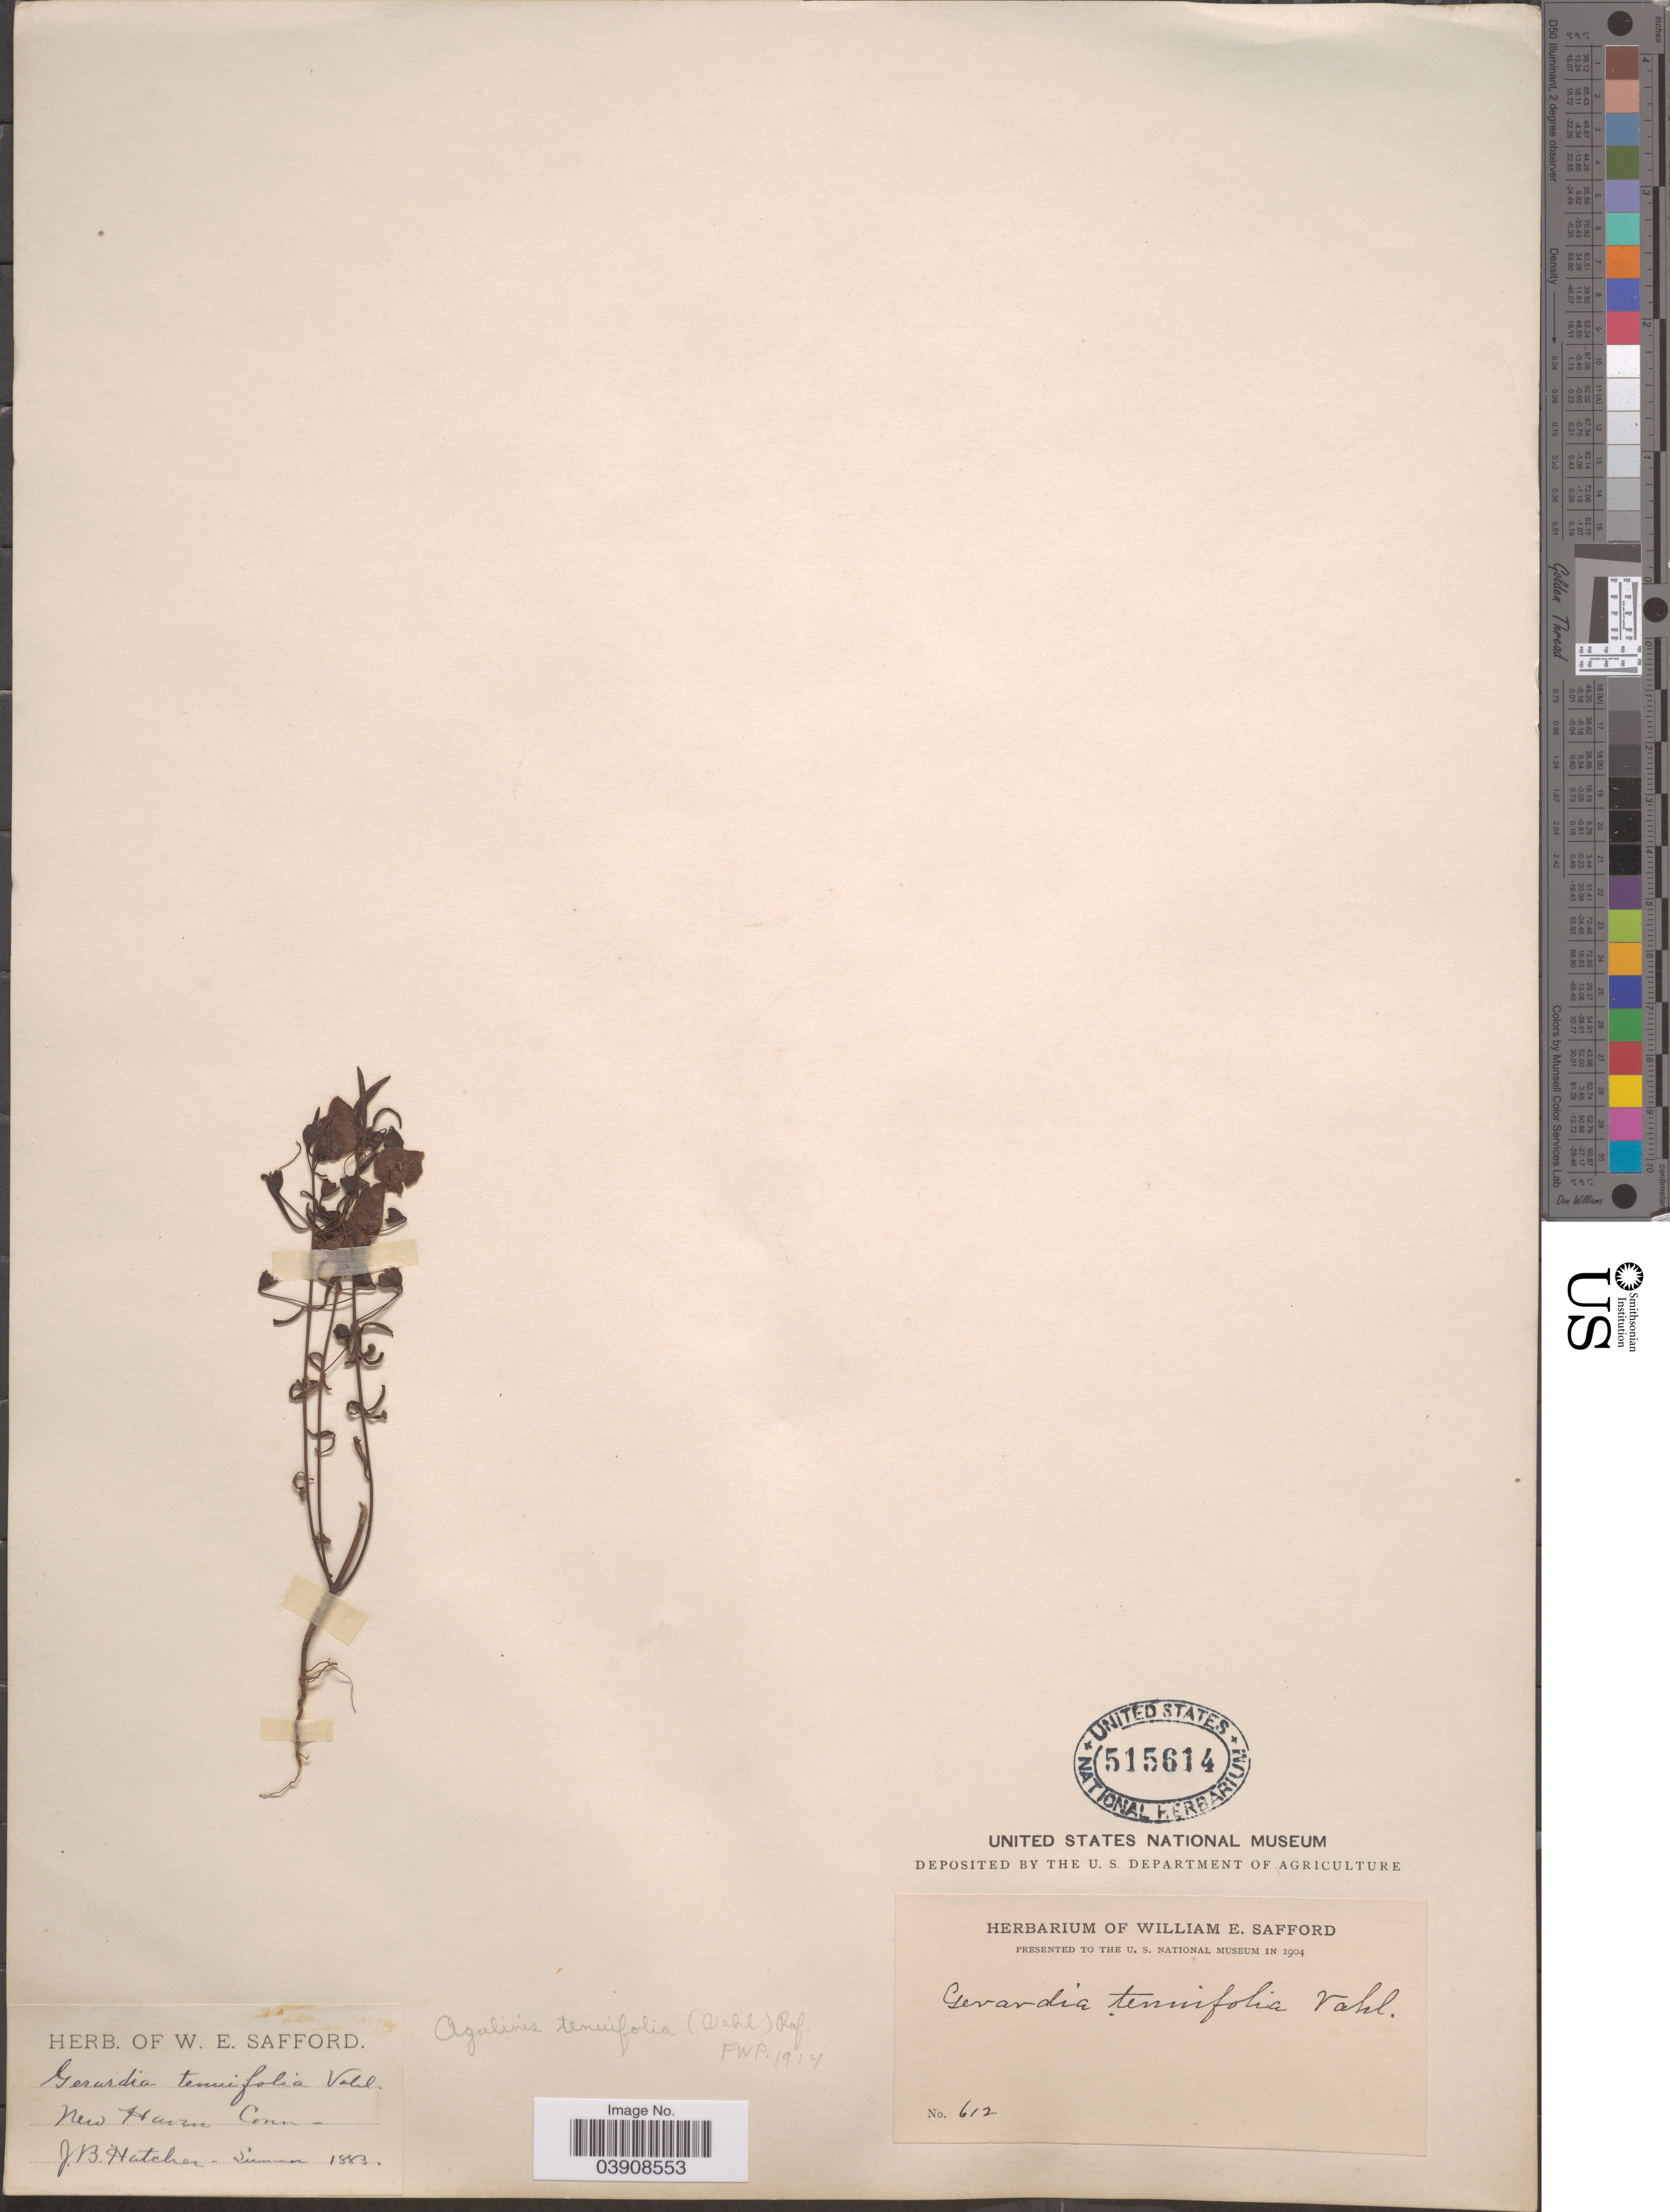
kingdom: Plantae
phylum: Tracheophyta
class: Magnoliopsida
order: Lamiales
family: Orobanchaceae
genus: Agalinis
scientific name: Agalinis tenuifolia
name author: (Vahl) Raf.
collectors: J. Hatcher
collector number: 612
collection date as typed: Summer 1883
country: United States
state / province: Connecticut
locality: New Haven.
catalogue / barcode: US 515614